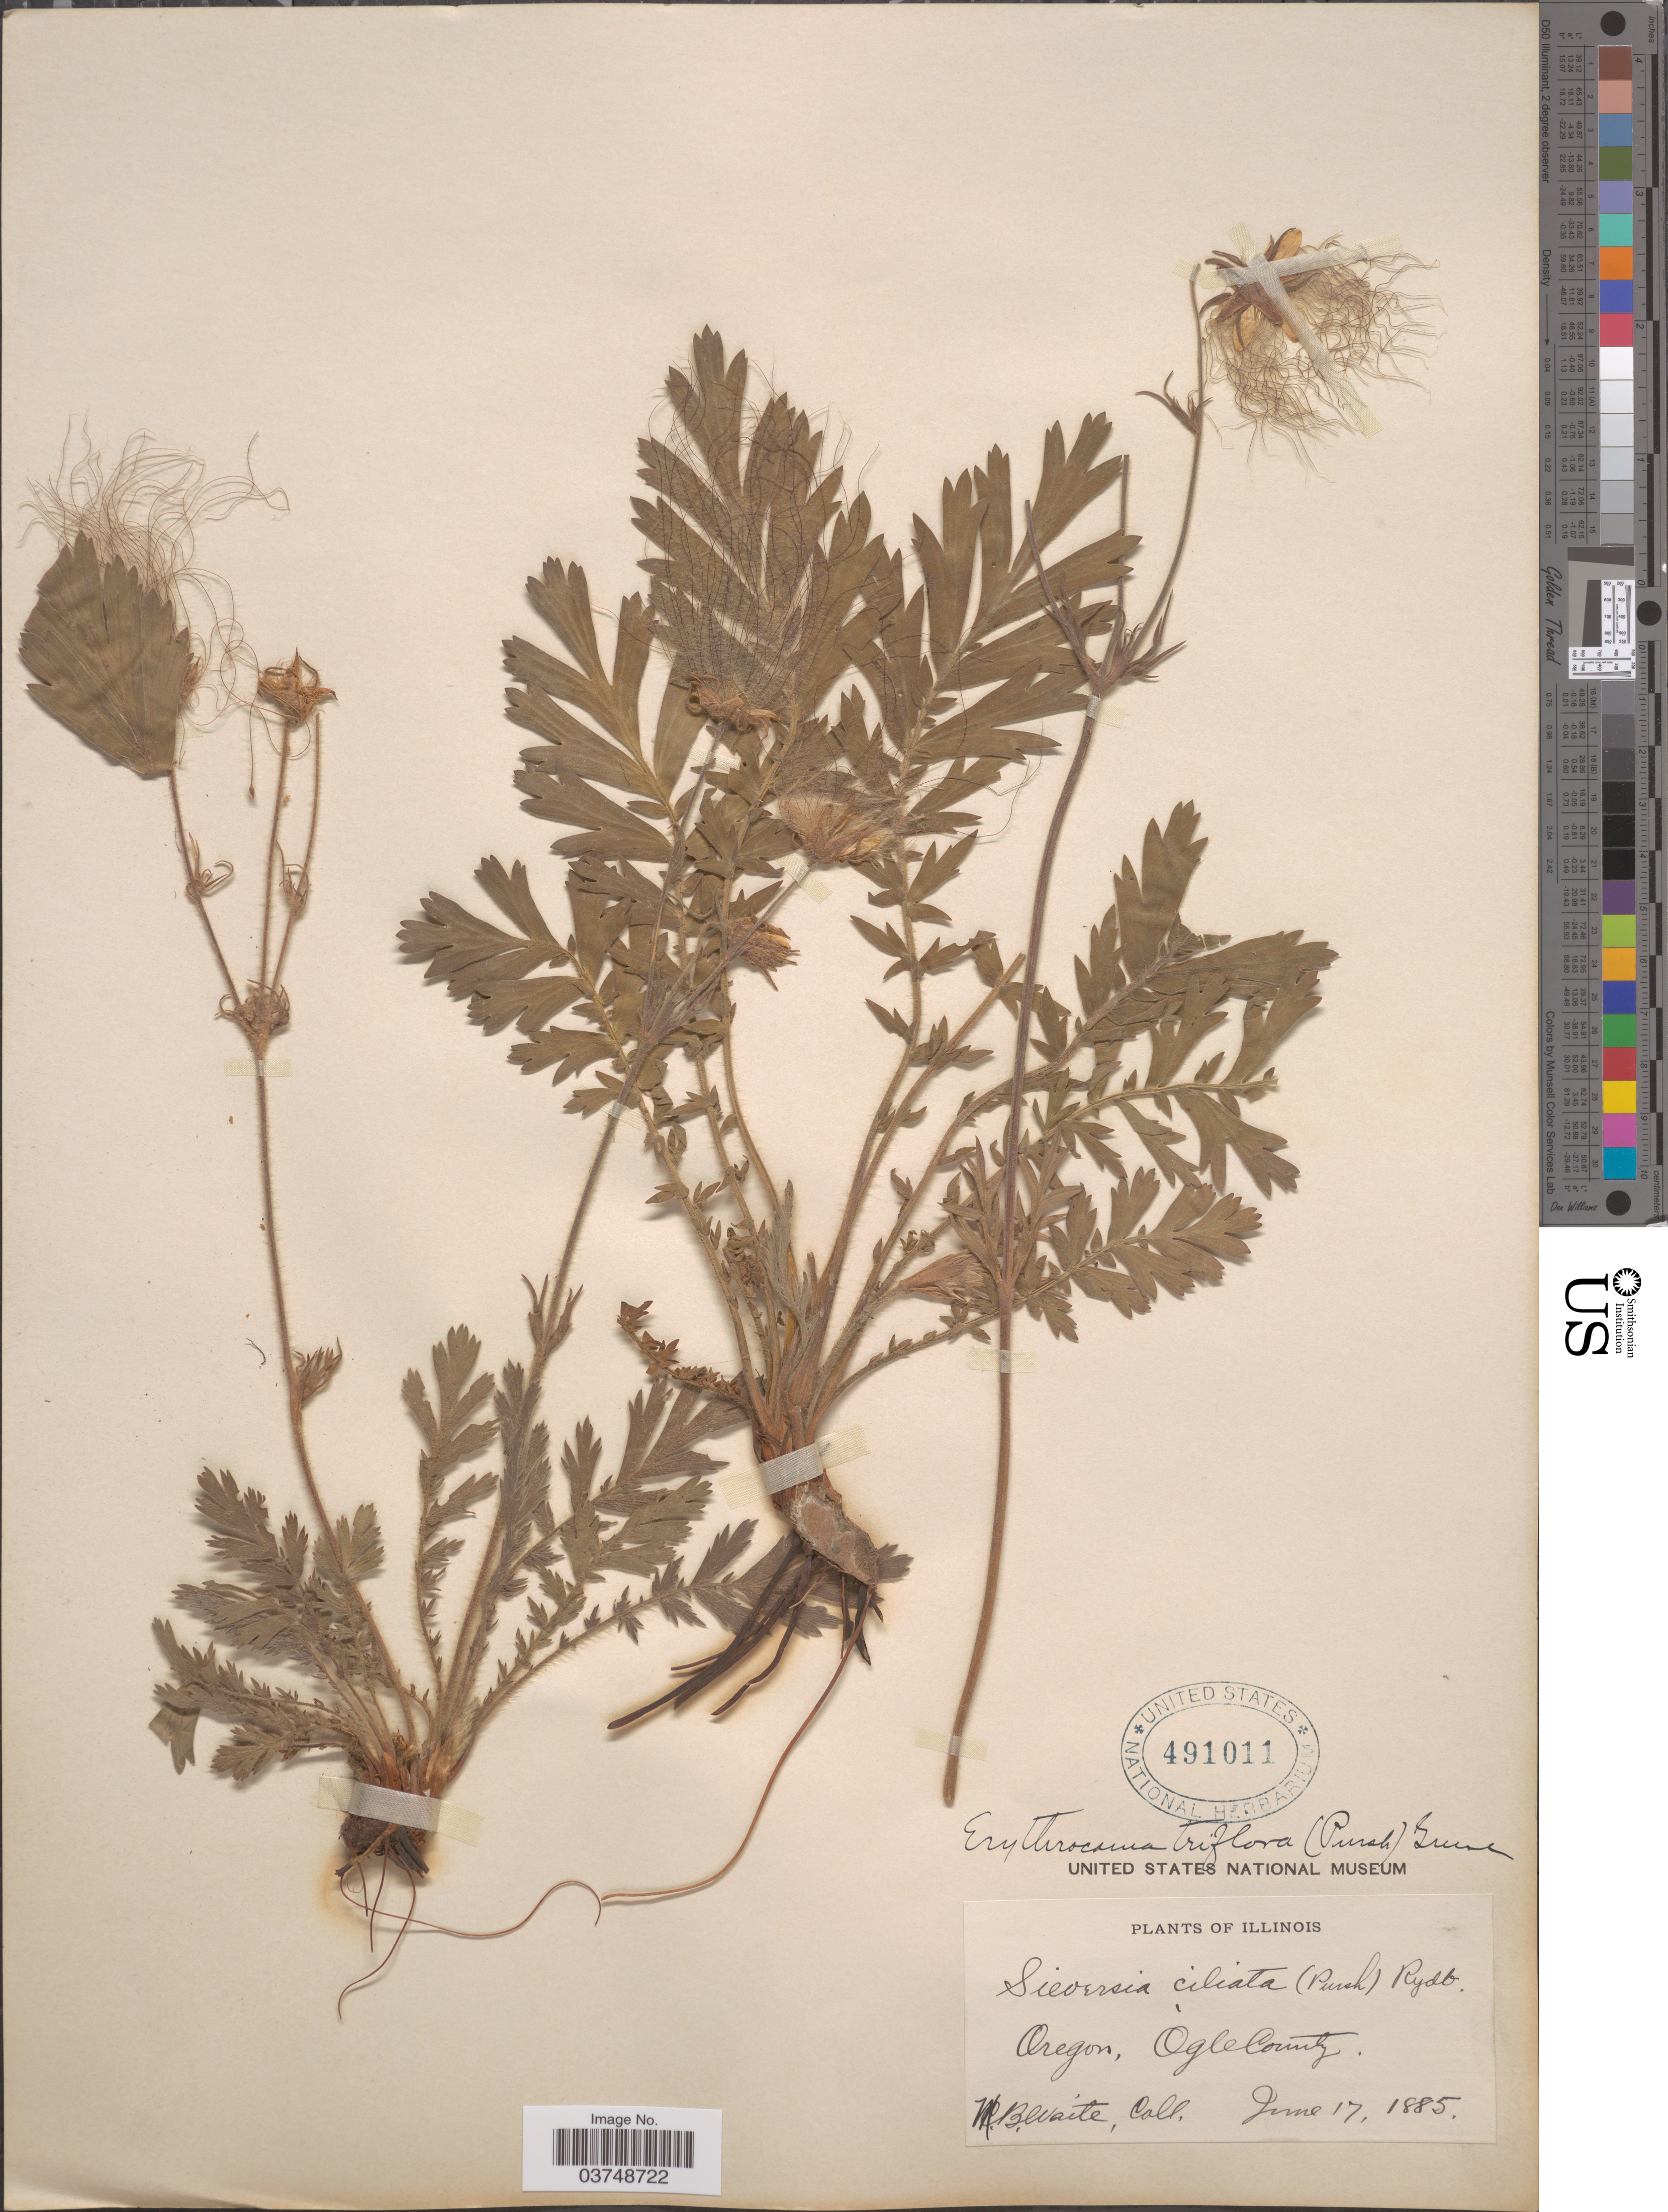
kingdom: Plantae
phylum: Tracheophyta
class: Magnoliopsida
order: Rosales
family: Rosaceae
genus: Geum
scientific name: Geum triflorum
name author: Pursh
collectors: M. B. Waite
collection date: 1885-06-17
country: United States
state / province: Oregon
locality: Ogle County.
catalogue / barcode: US 491011